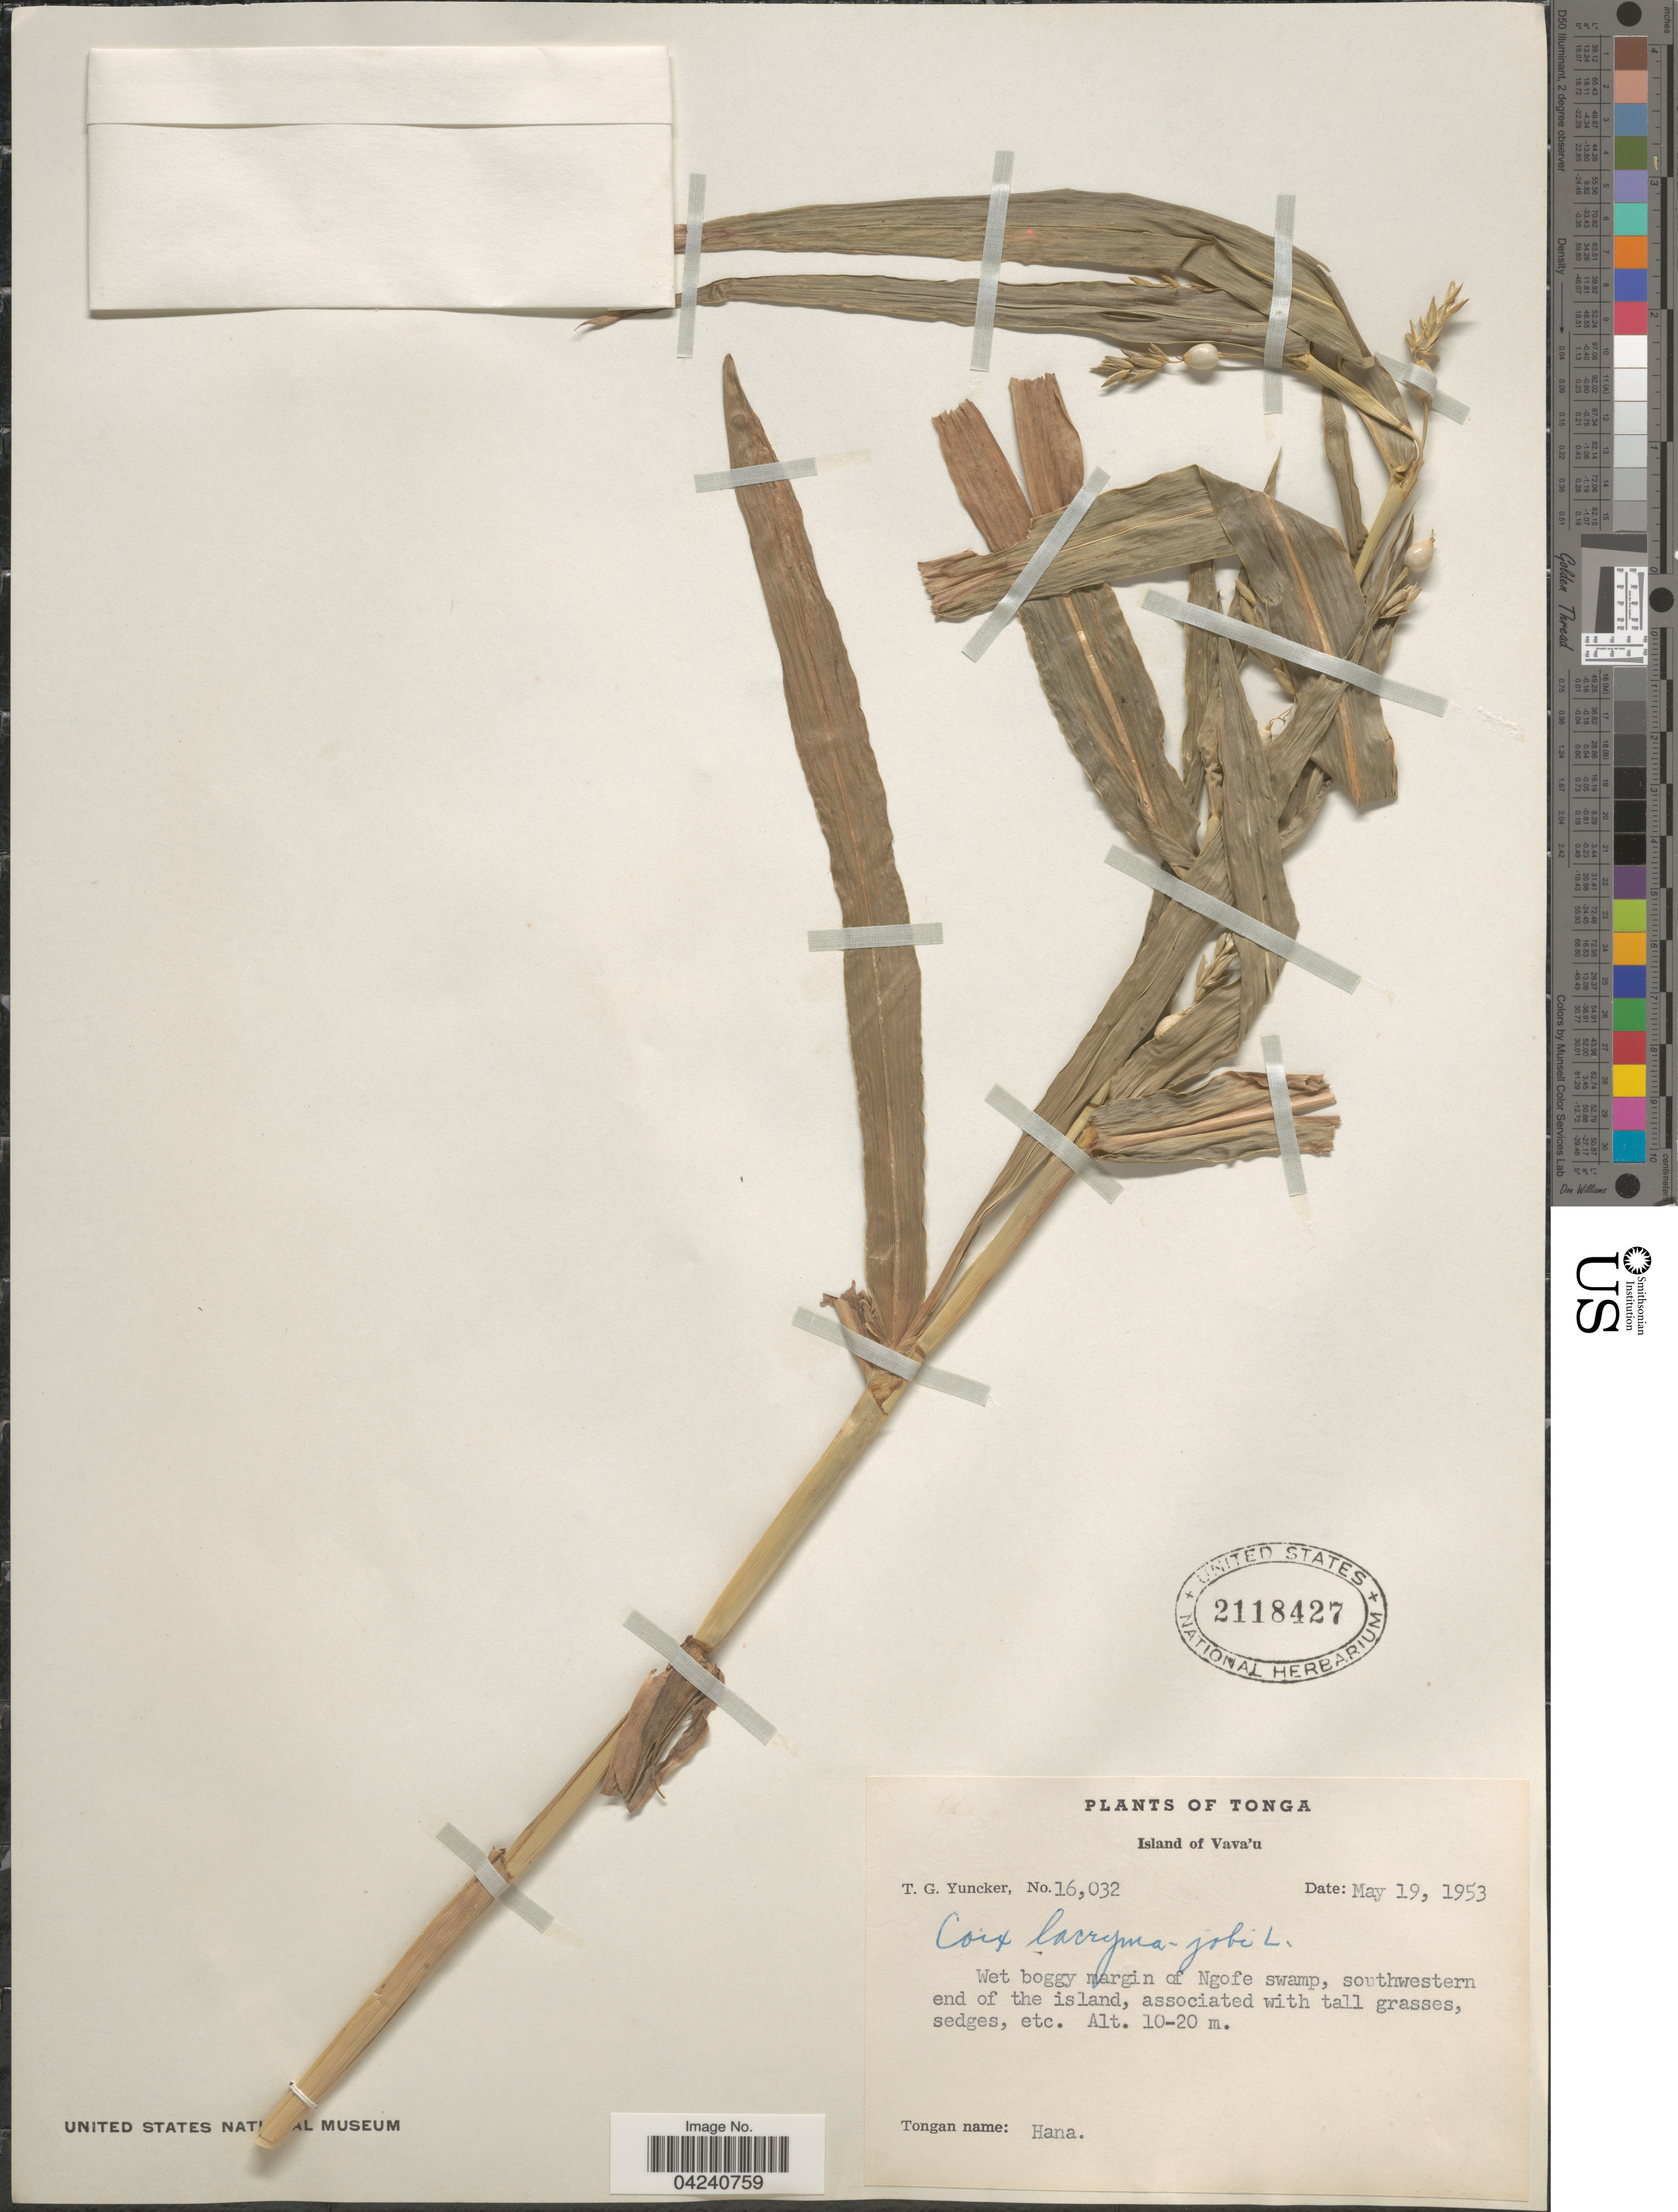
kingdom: Plantae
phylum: Tracheophyta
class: Liliopsida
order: Poales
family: Poaceae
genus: Coix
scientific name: Coix lacryma-jobi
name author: L.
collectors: T. G. Yuncker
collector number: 16032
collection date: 1953-05-19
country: Tonga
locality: Island of Vava'u. Wet boggy margin of Ngofe swamp, southwestern end of the island.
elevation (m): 10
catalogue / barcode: US 2118427